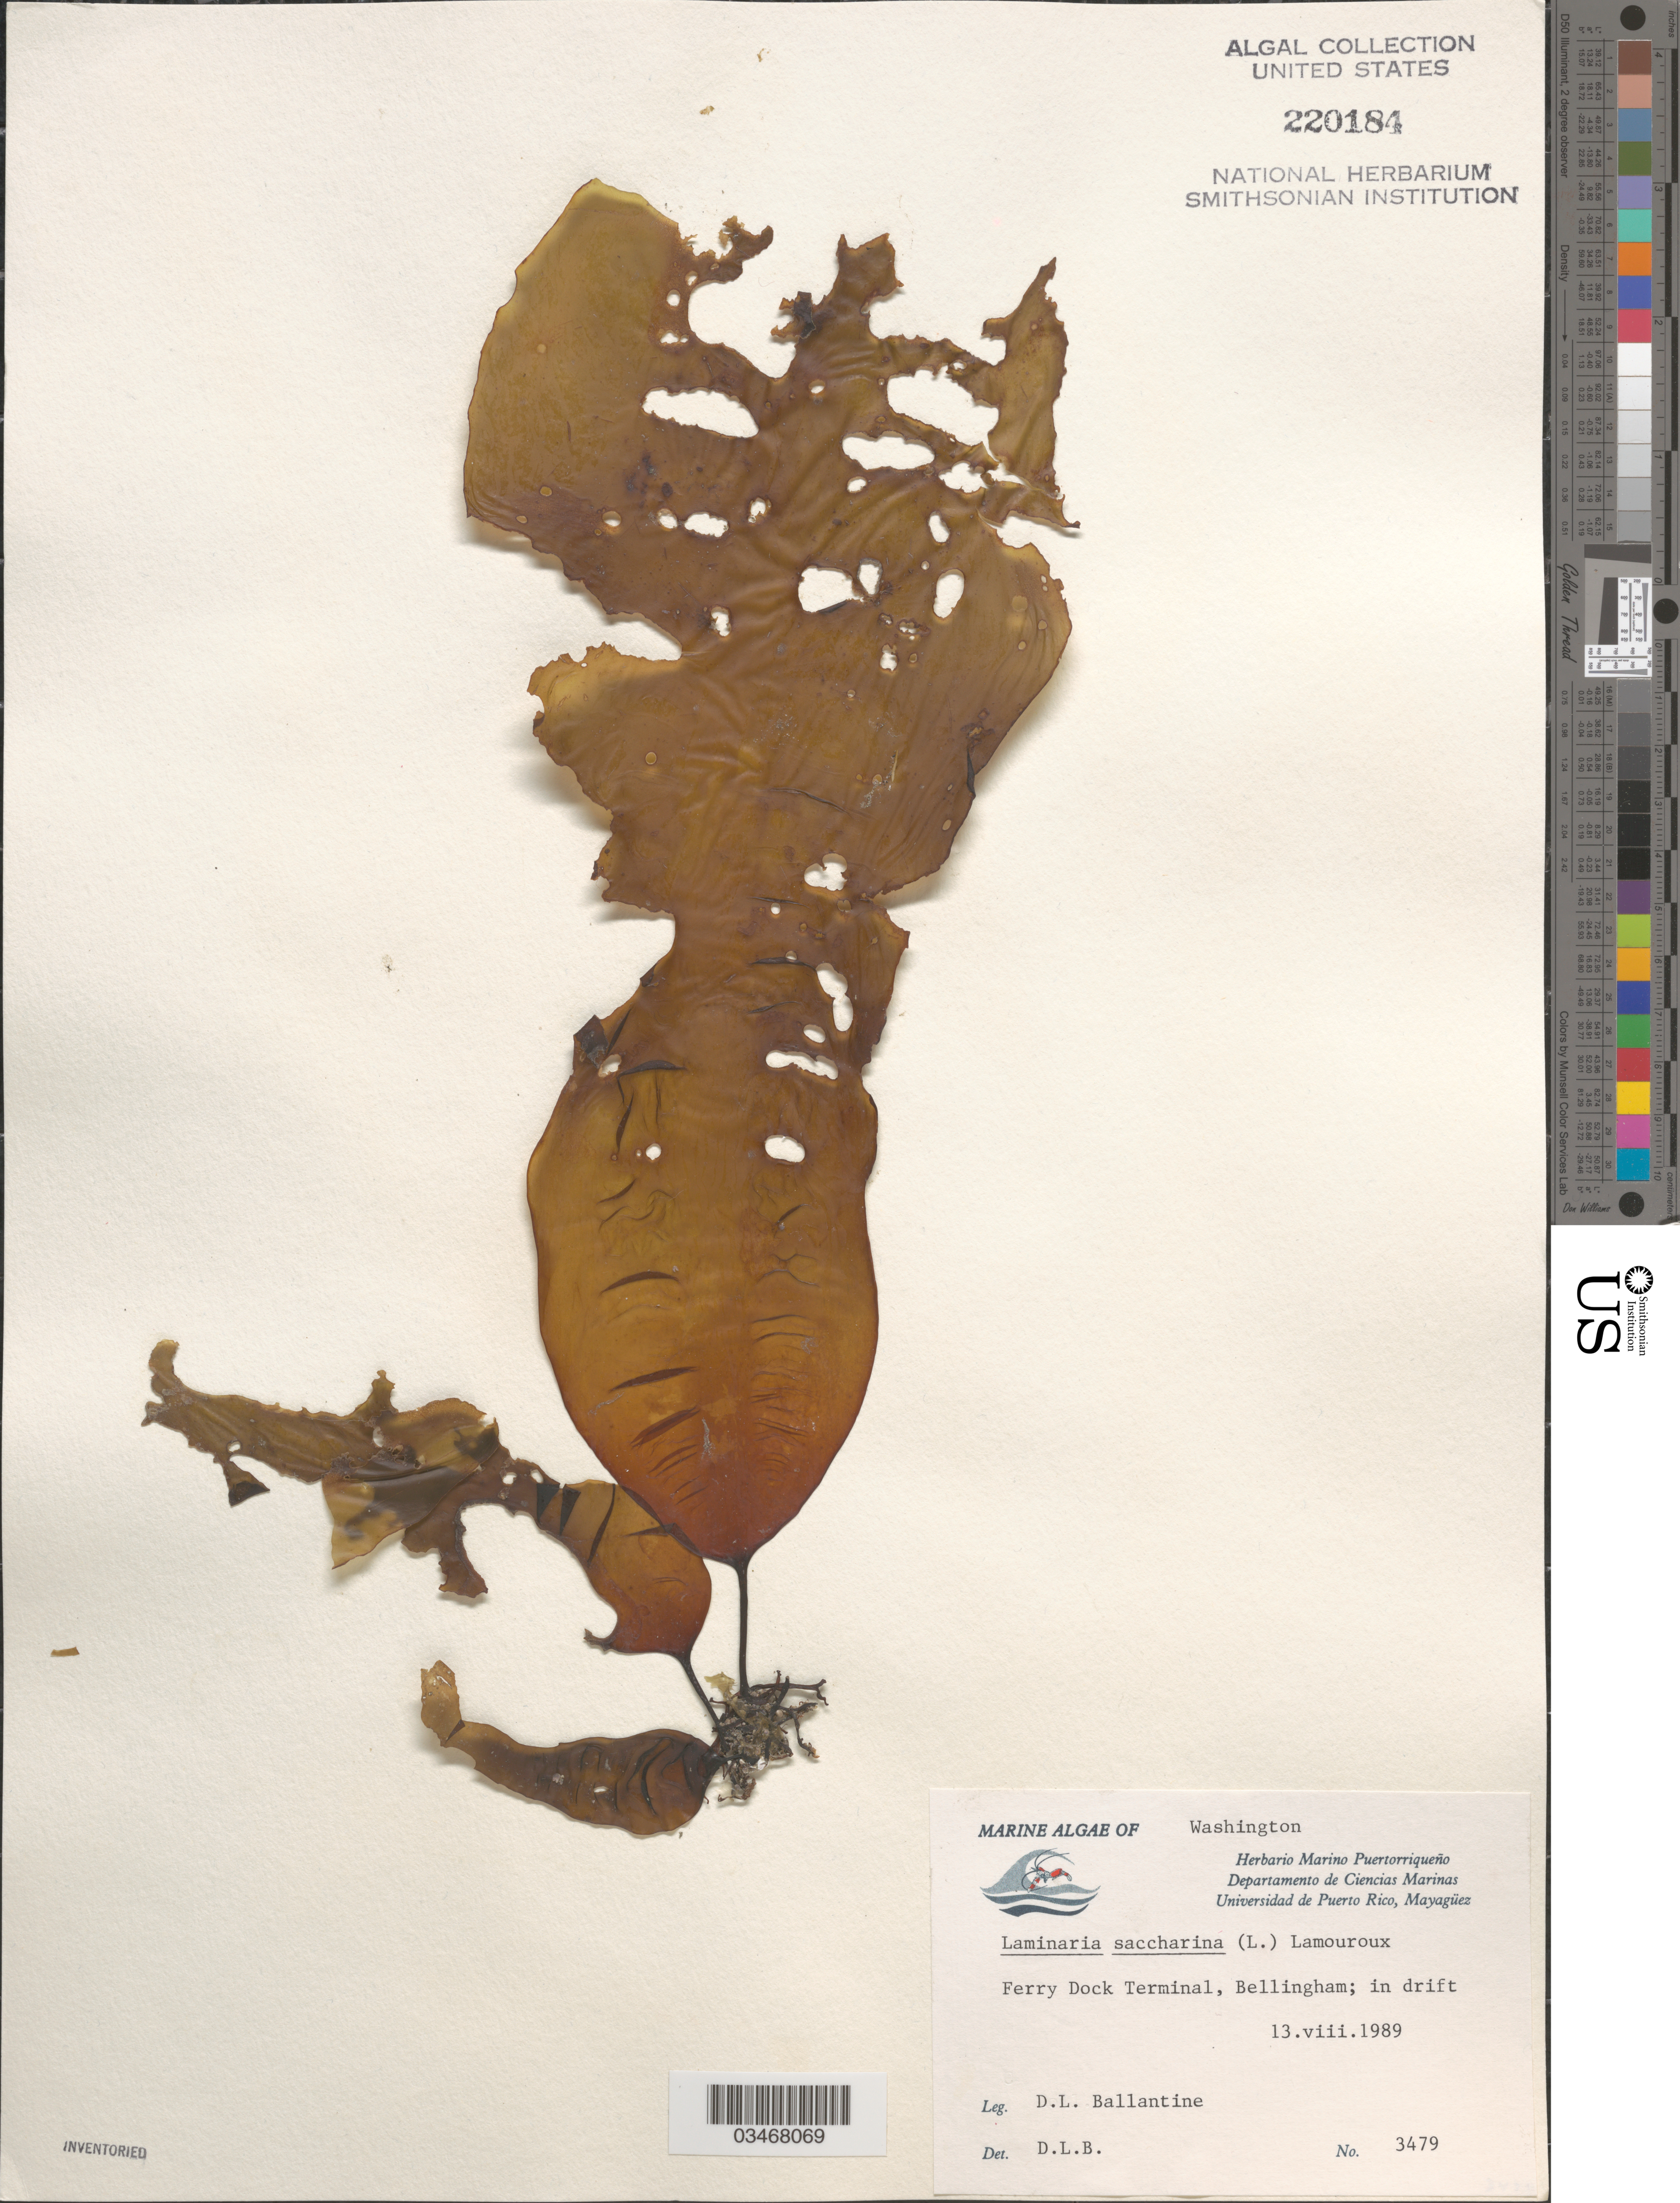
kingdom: Chromista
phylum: Ochrophyta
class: Phaeophyceae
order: Laminariales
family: Laminariaceae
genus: Saccharina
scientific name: Saccharina latissima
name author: C.E. Lane et al.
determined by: Algae name updating Project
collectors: D.L. Ballantine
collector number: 3479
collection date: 1989-08-13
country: United States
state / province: Washington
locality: Ferry Dock Terminal, Bellingham.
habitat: In drift.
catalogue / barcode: US 220184